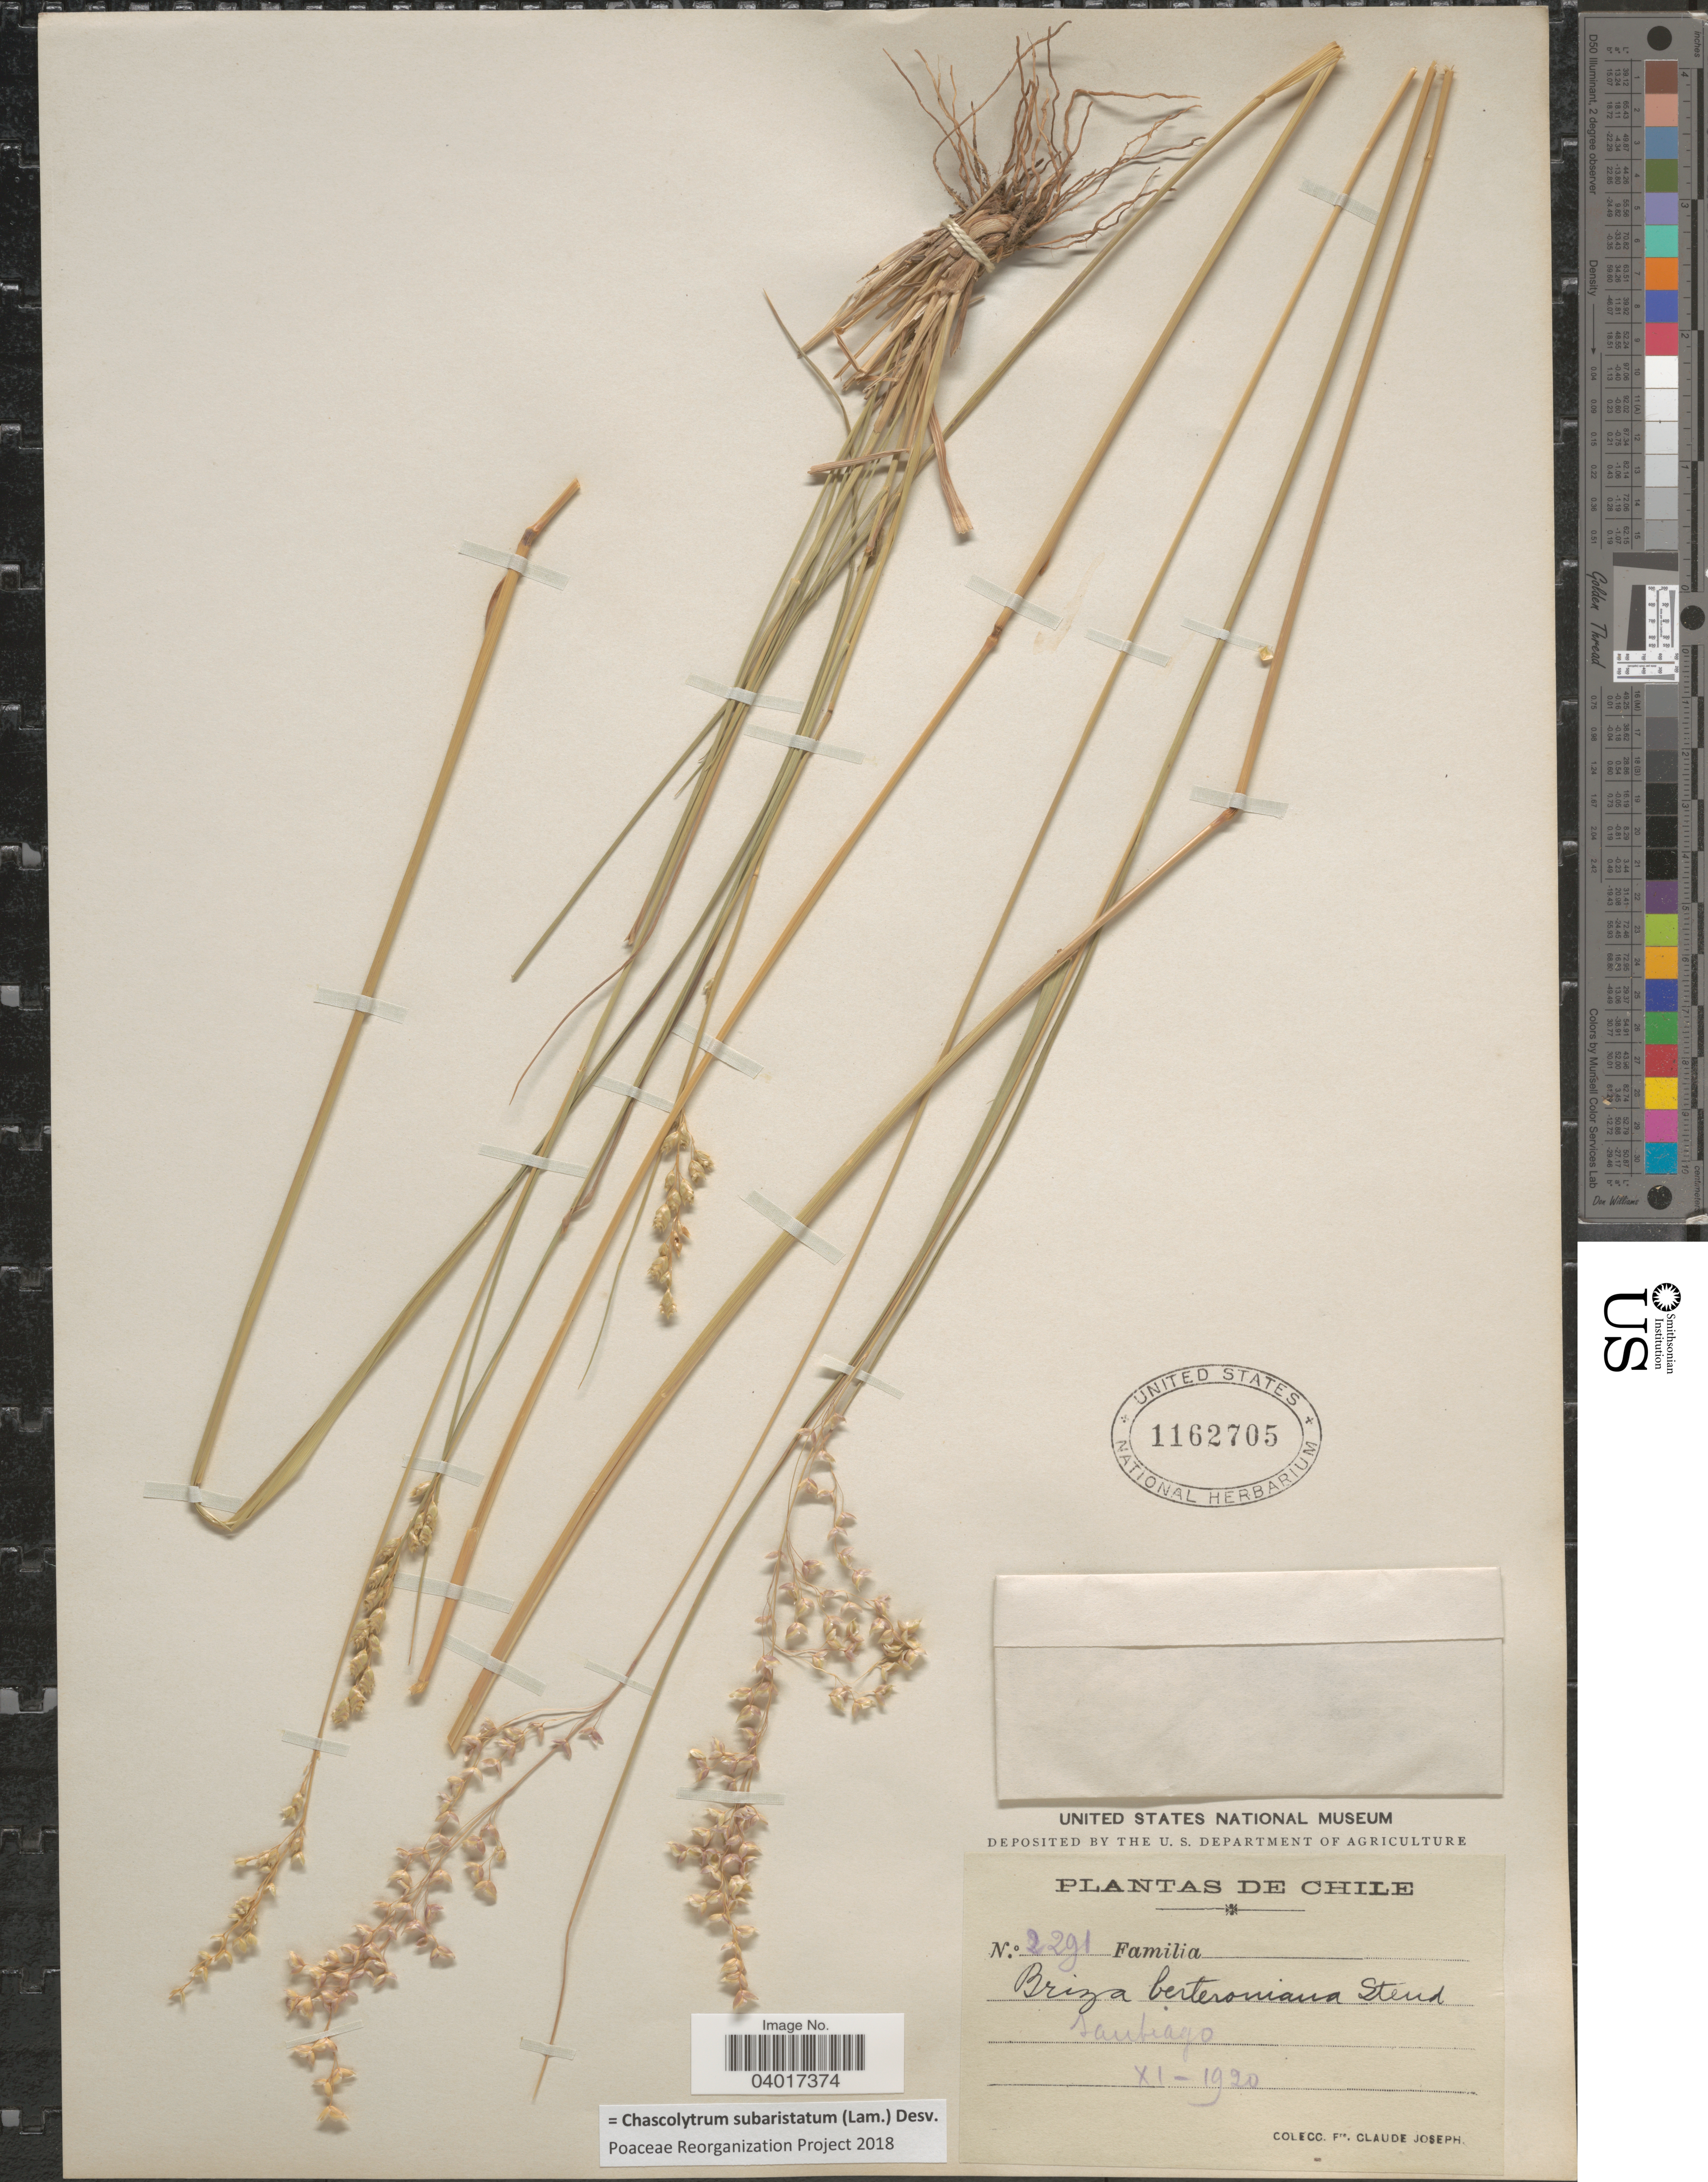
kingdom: Plantae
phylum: Tracheophyta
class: Liliopsida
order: Poales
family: Poaceae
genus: Chascolytrum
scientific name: Chascolytrum subaristatum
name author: (Lam.) Desv.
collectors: Bro. Claude-Joseph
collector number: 2291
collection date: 1920-11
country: Chile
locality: Santiago.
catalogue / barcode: US 1162705